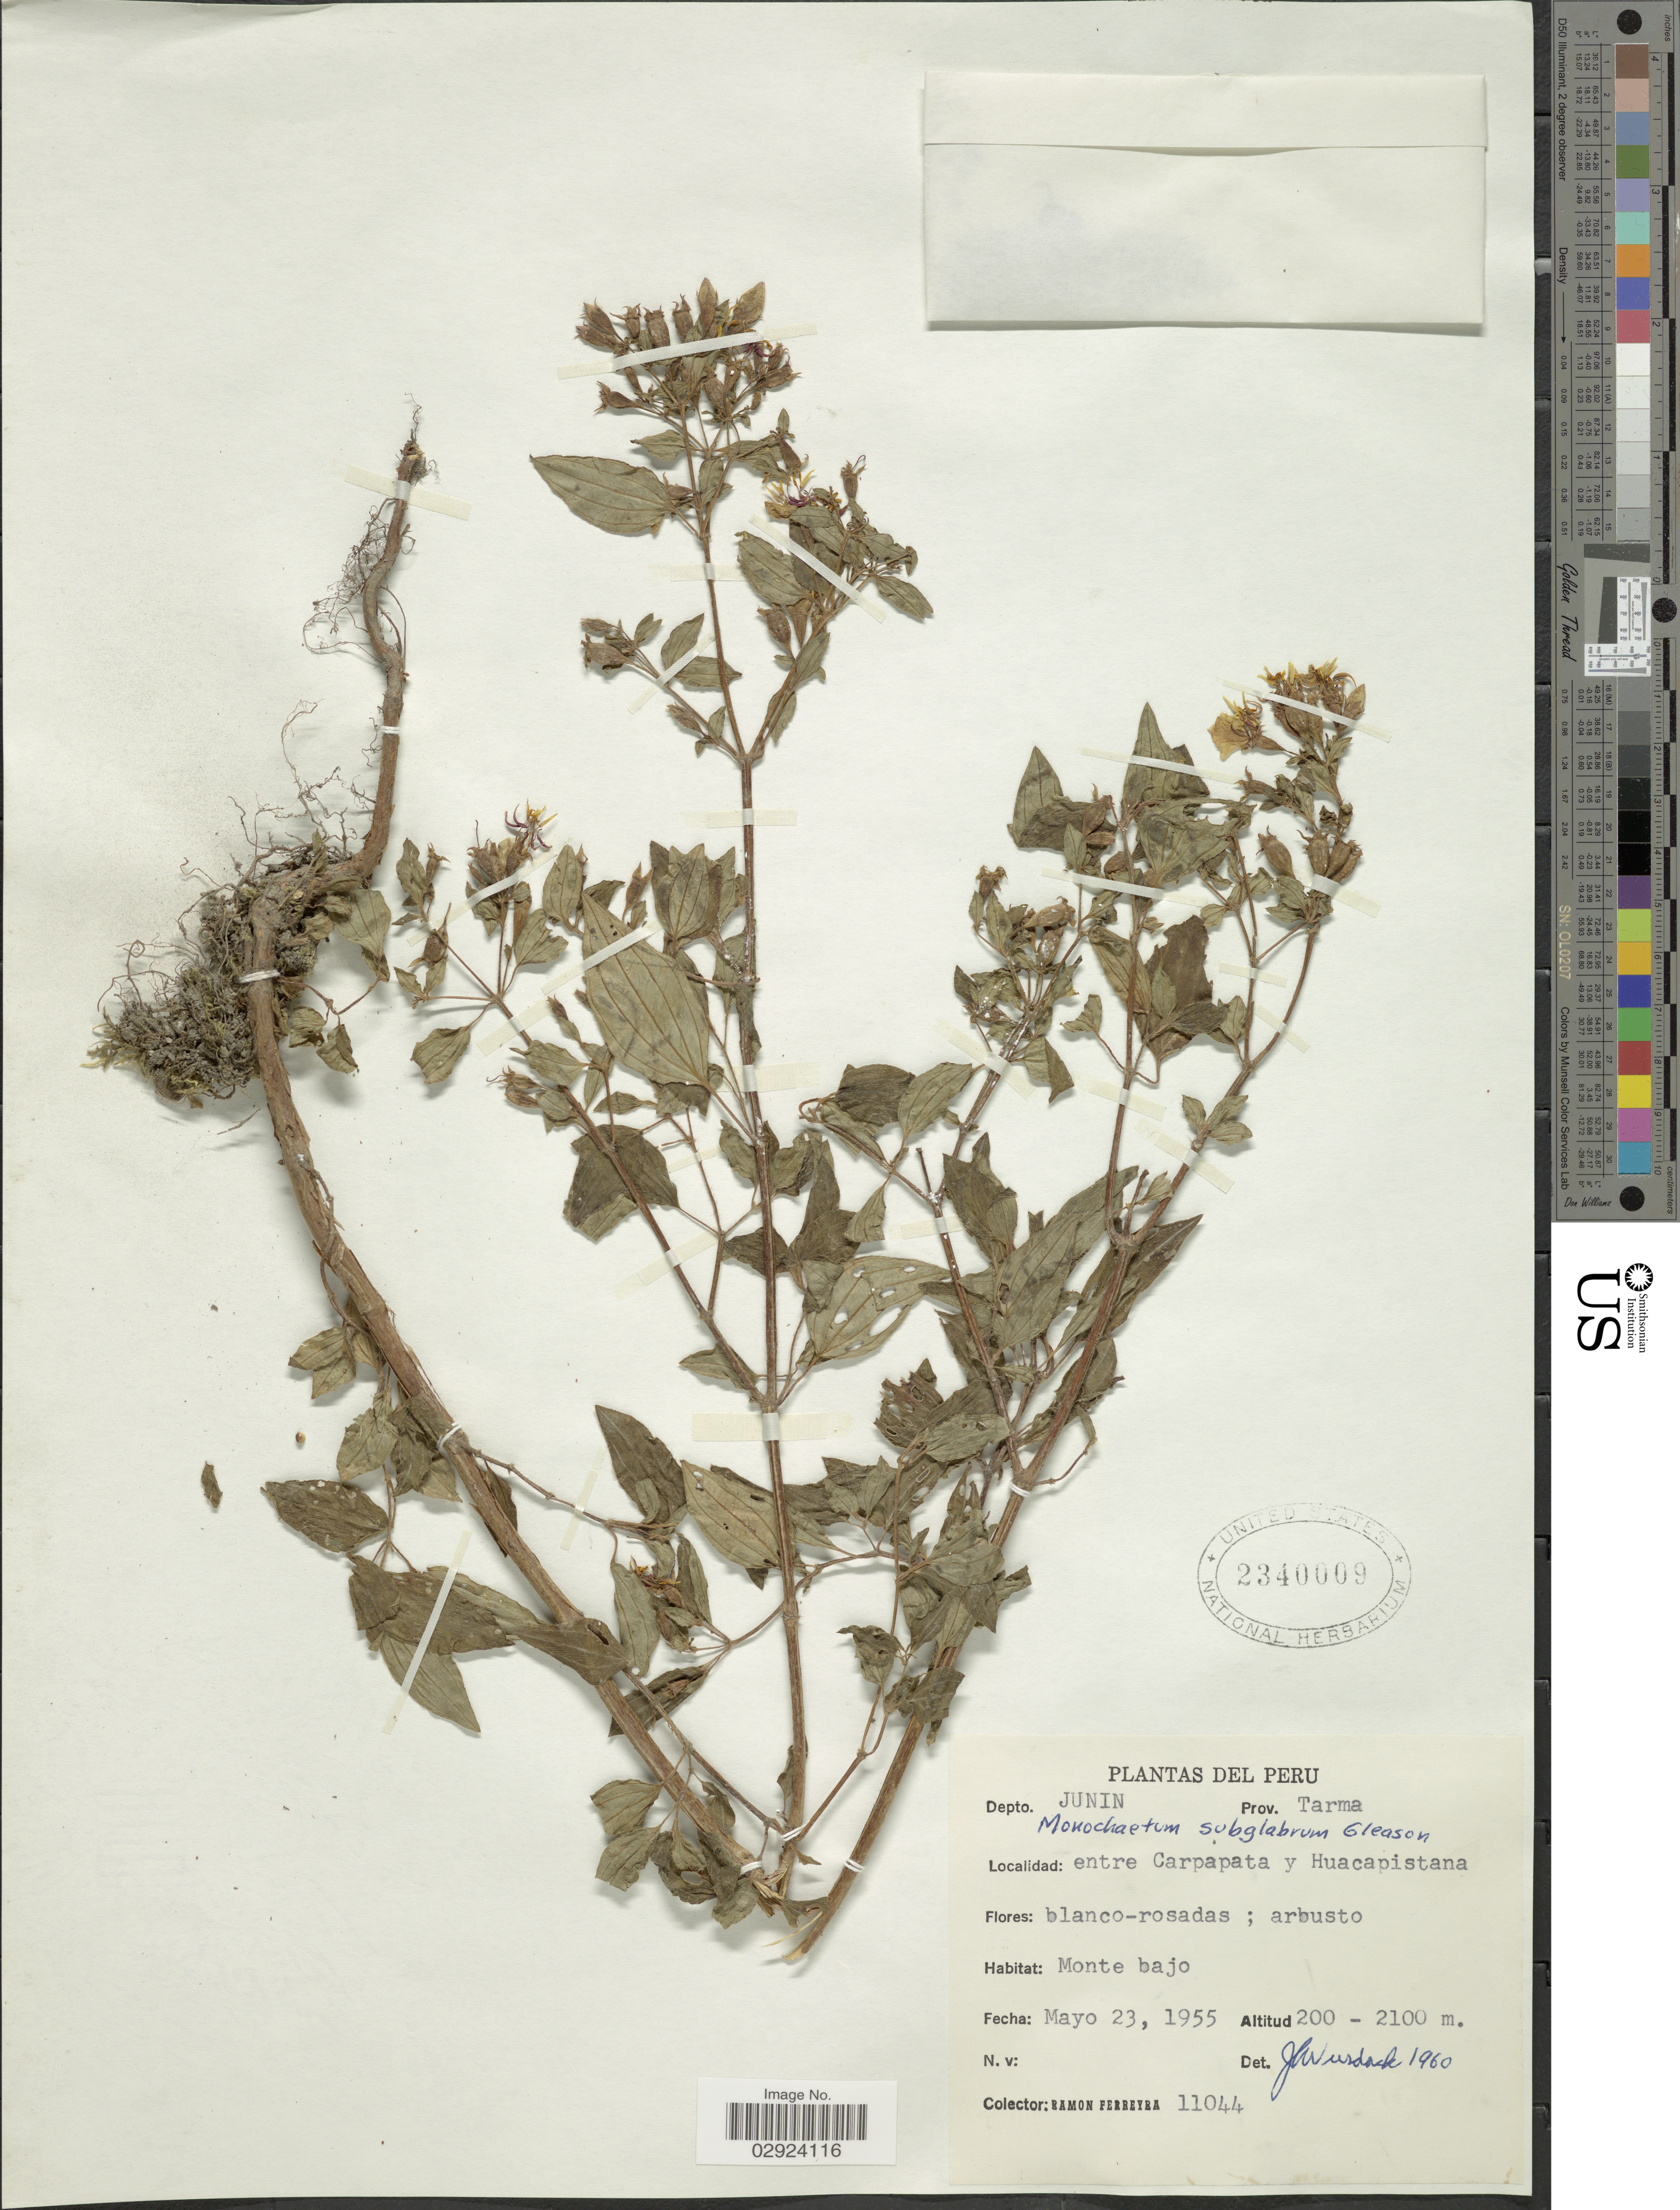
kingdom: Plantae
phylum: Tracheophyta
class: Magnoliopsida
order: Myrtales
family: Melastomataceae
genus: Monochaetum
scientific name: Monochaetum subglabrum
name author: Gleason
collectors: R. A. Ferreyra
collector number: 11044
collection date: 1955-05-23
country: Peru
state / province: Junín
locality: Depto. Junin, Prov. Tarma, entre Carpapata y Huacapistana.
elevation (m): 200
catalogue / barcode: US 2340009